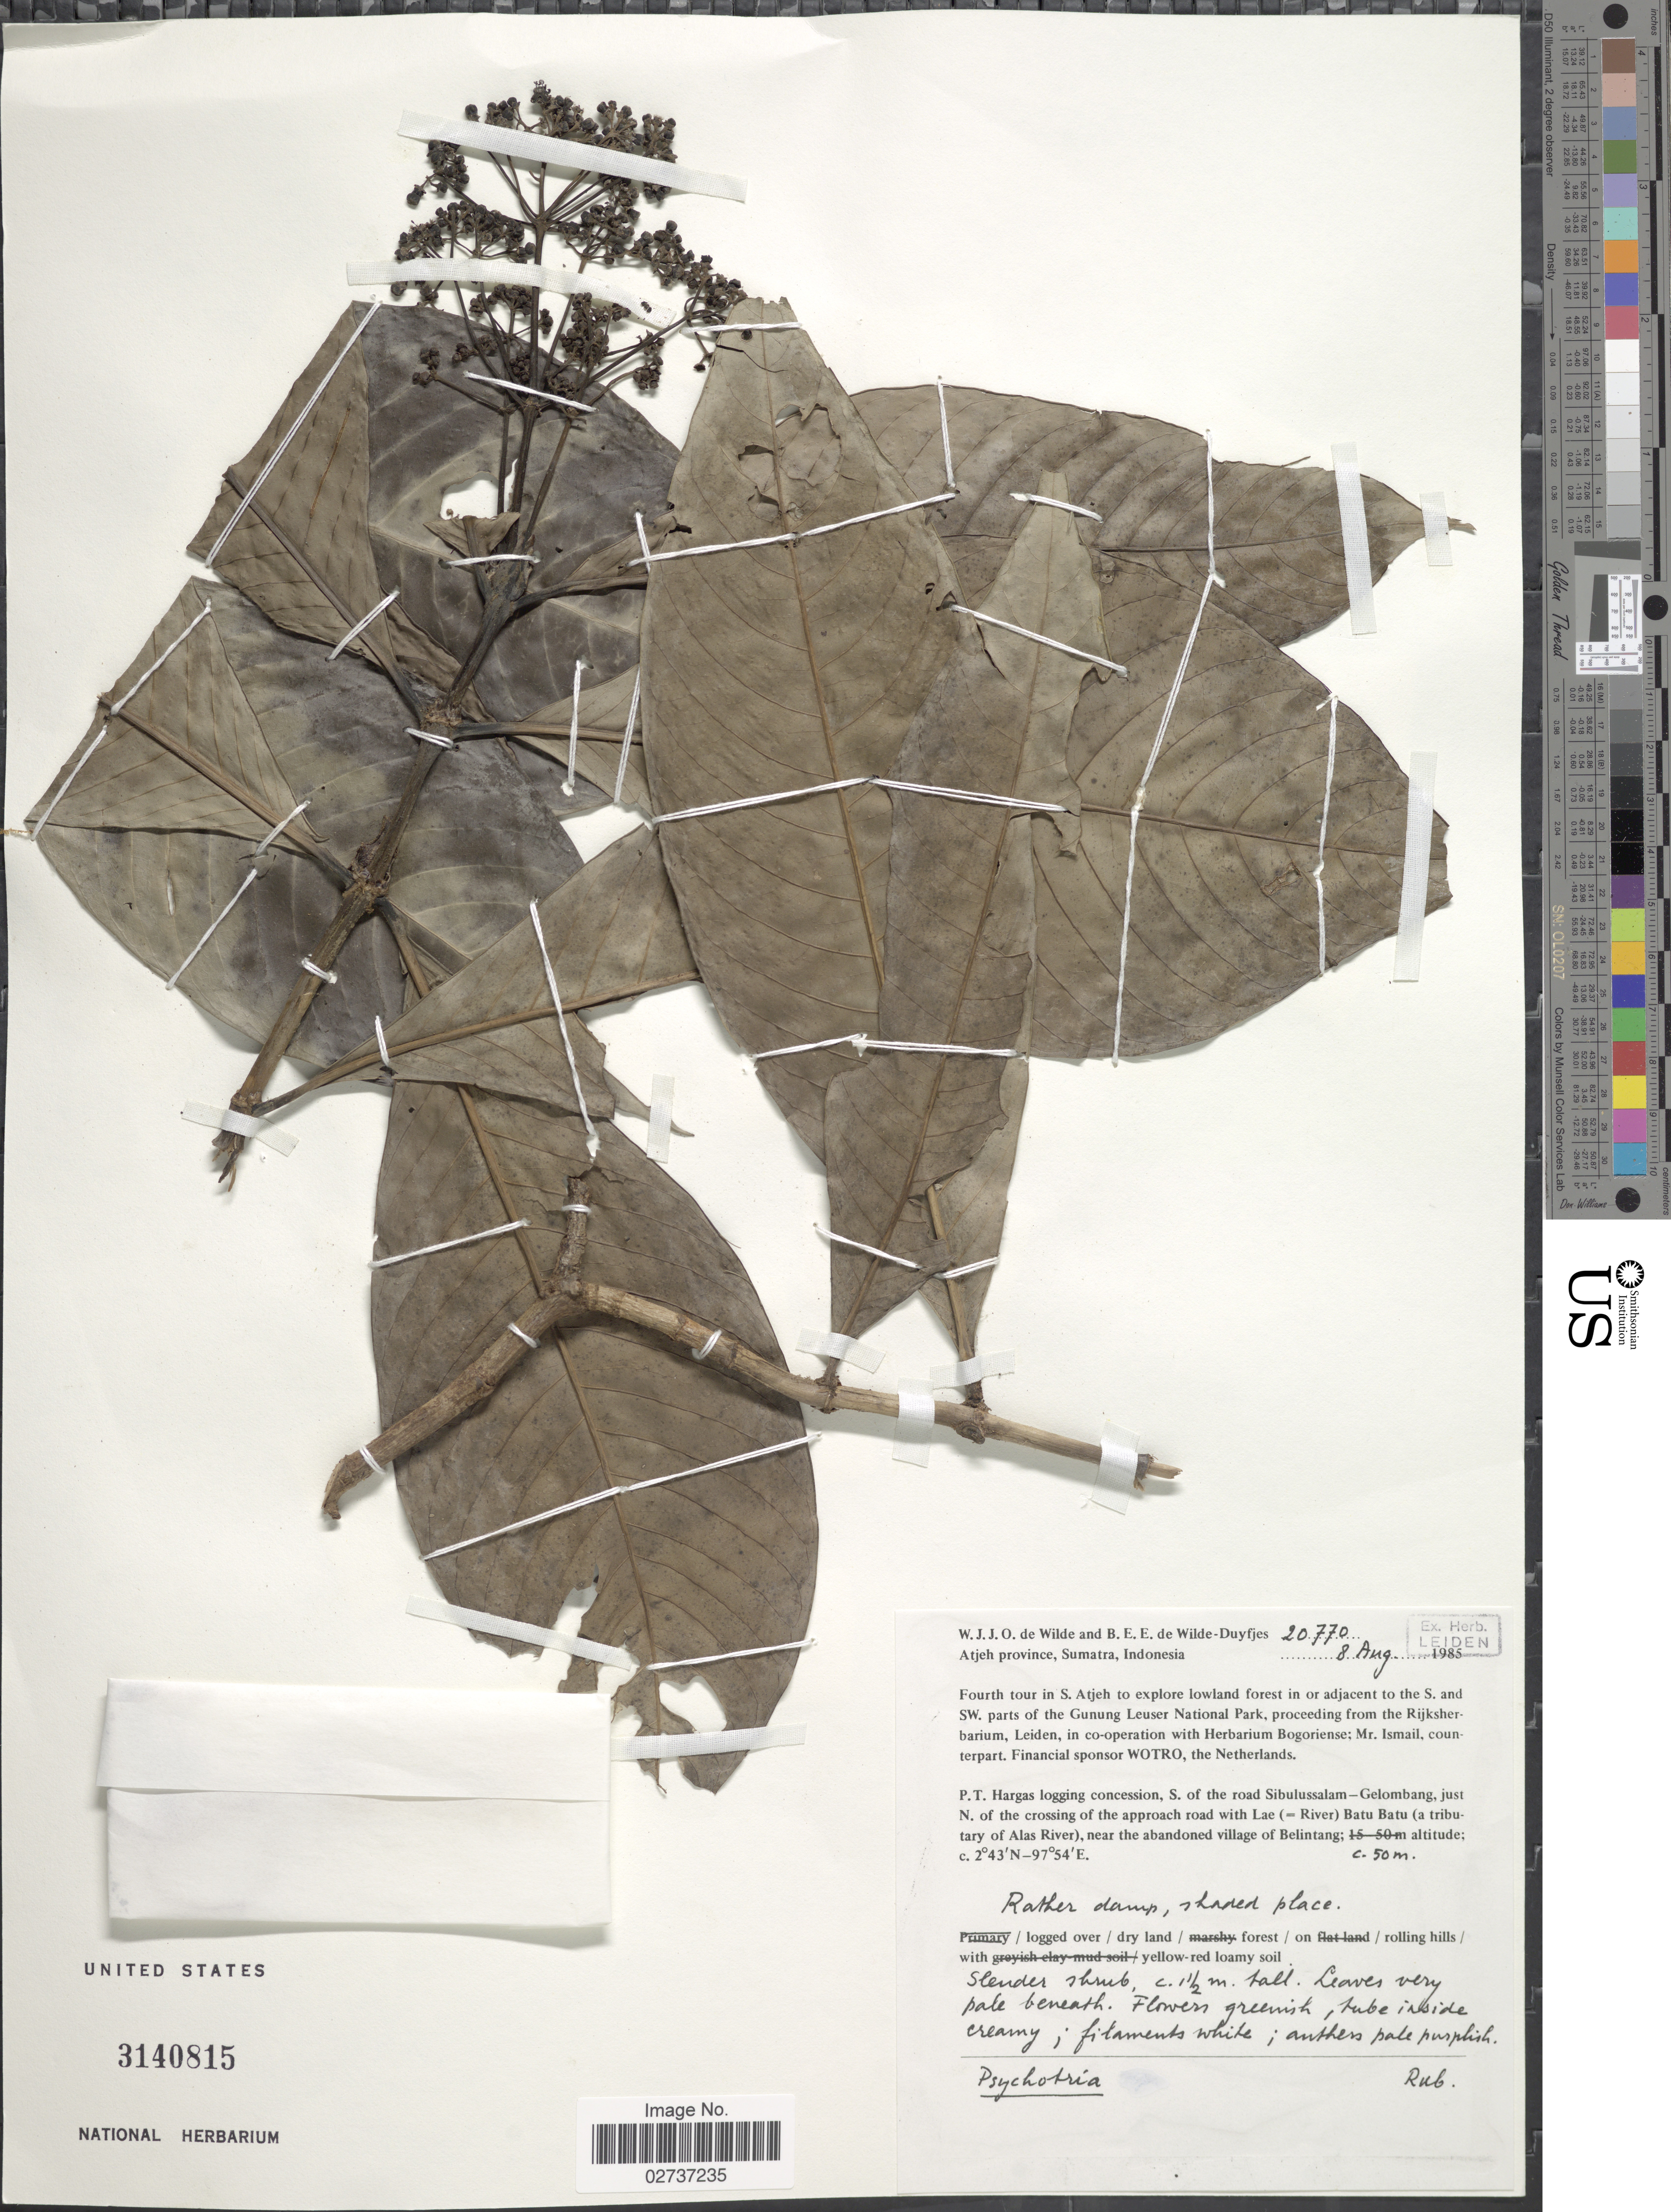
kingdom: Plantae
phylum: Tracheophyta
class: Magnoliopsida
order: Gentianales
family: Rubiaceae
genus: Psychotria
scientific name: Psychotria sp.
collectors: W. J. de Wilde & B. E. de Wilde-Duyfjes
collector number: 20770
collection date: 1985-08-08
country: Indonesia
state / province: Sumatra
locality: Atjeh province, S. Atjeh, in or adjacent to the S and Sw parts of the Gunung Leuser National Park. P.T. Hargas logging concession, S. of the road Sibulussalam-Gelombang, just N of the crossing of the approach road with Lae (=River) Batu Batu (a tributary of Alas River), near the abandoned village of Belintang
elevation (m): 50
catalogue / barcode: US 3140815